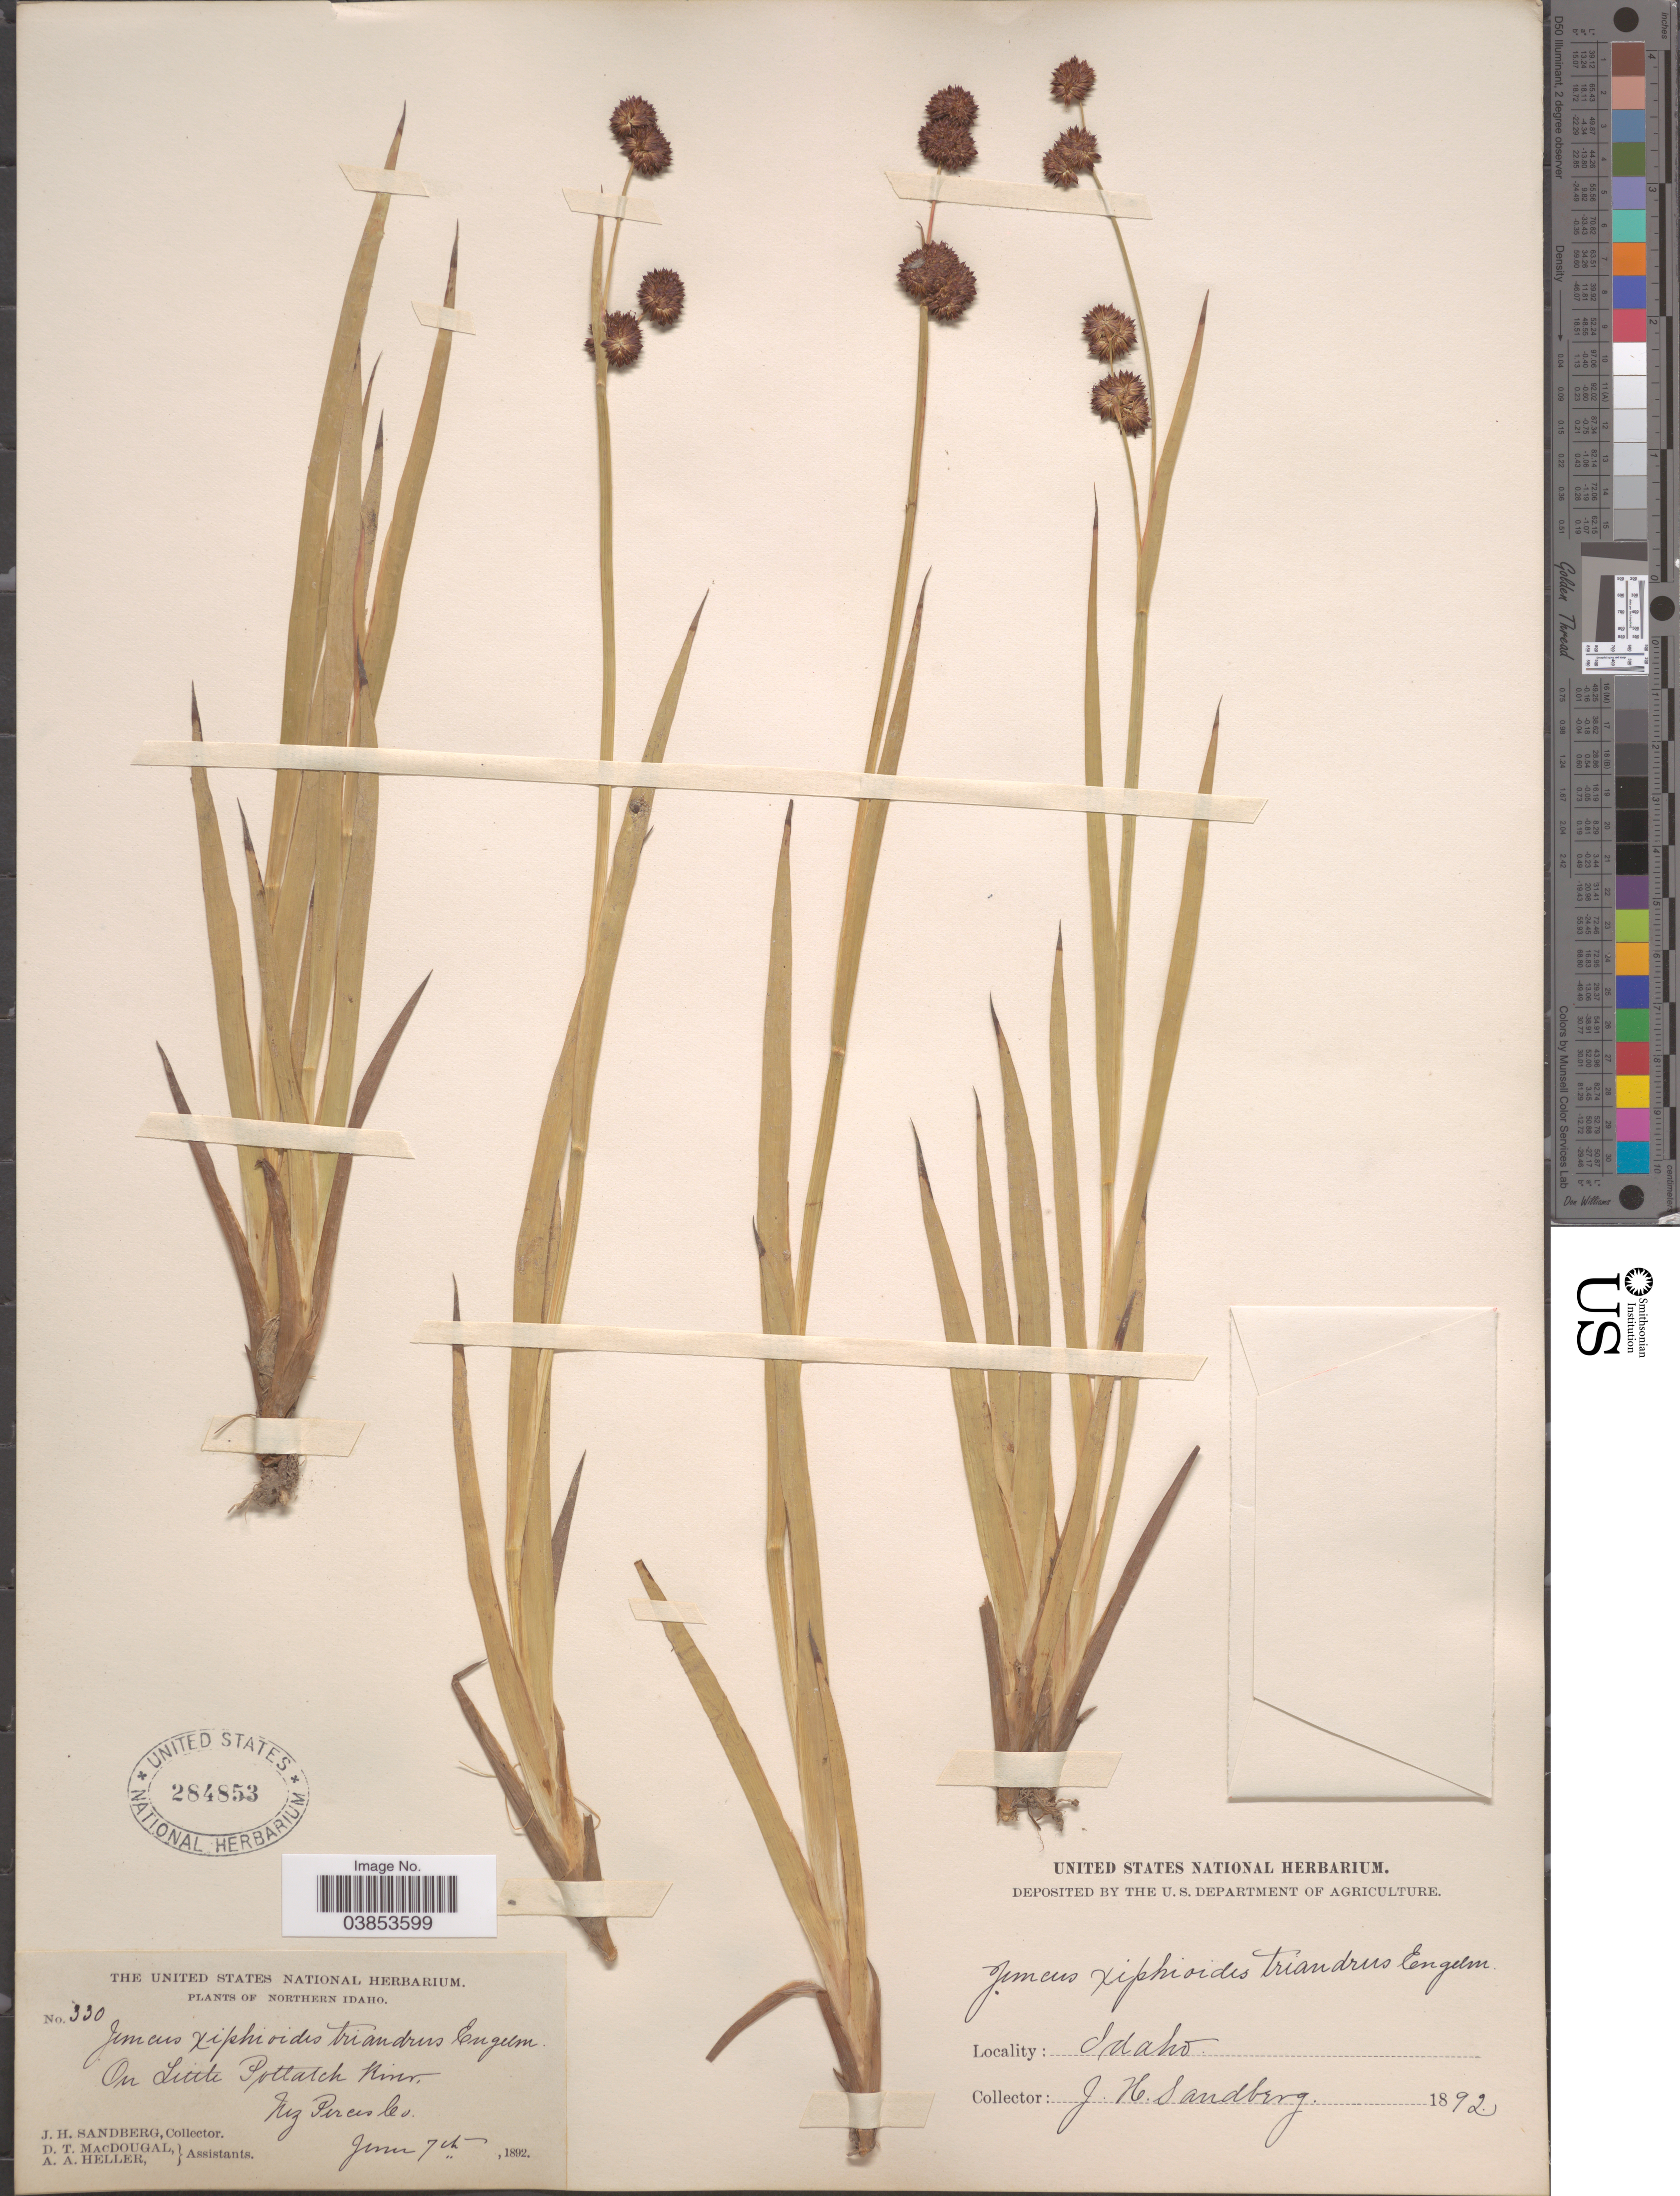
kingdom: Plantae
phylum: Tracheophyta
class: Liliopsida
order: Poales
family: Juncaceae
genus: Juncus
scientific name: Juncus ensifolius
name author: Wikstr.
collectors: J. H. Sandberg, D. T. MacDougal & A. A. Heller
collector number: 330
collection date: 1892-06-07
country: United States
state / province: Idaho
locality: Northern Idaho. On Little Potlatch River, Nez Perces Co.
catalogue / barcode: US 284853